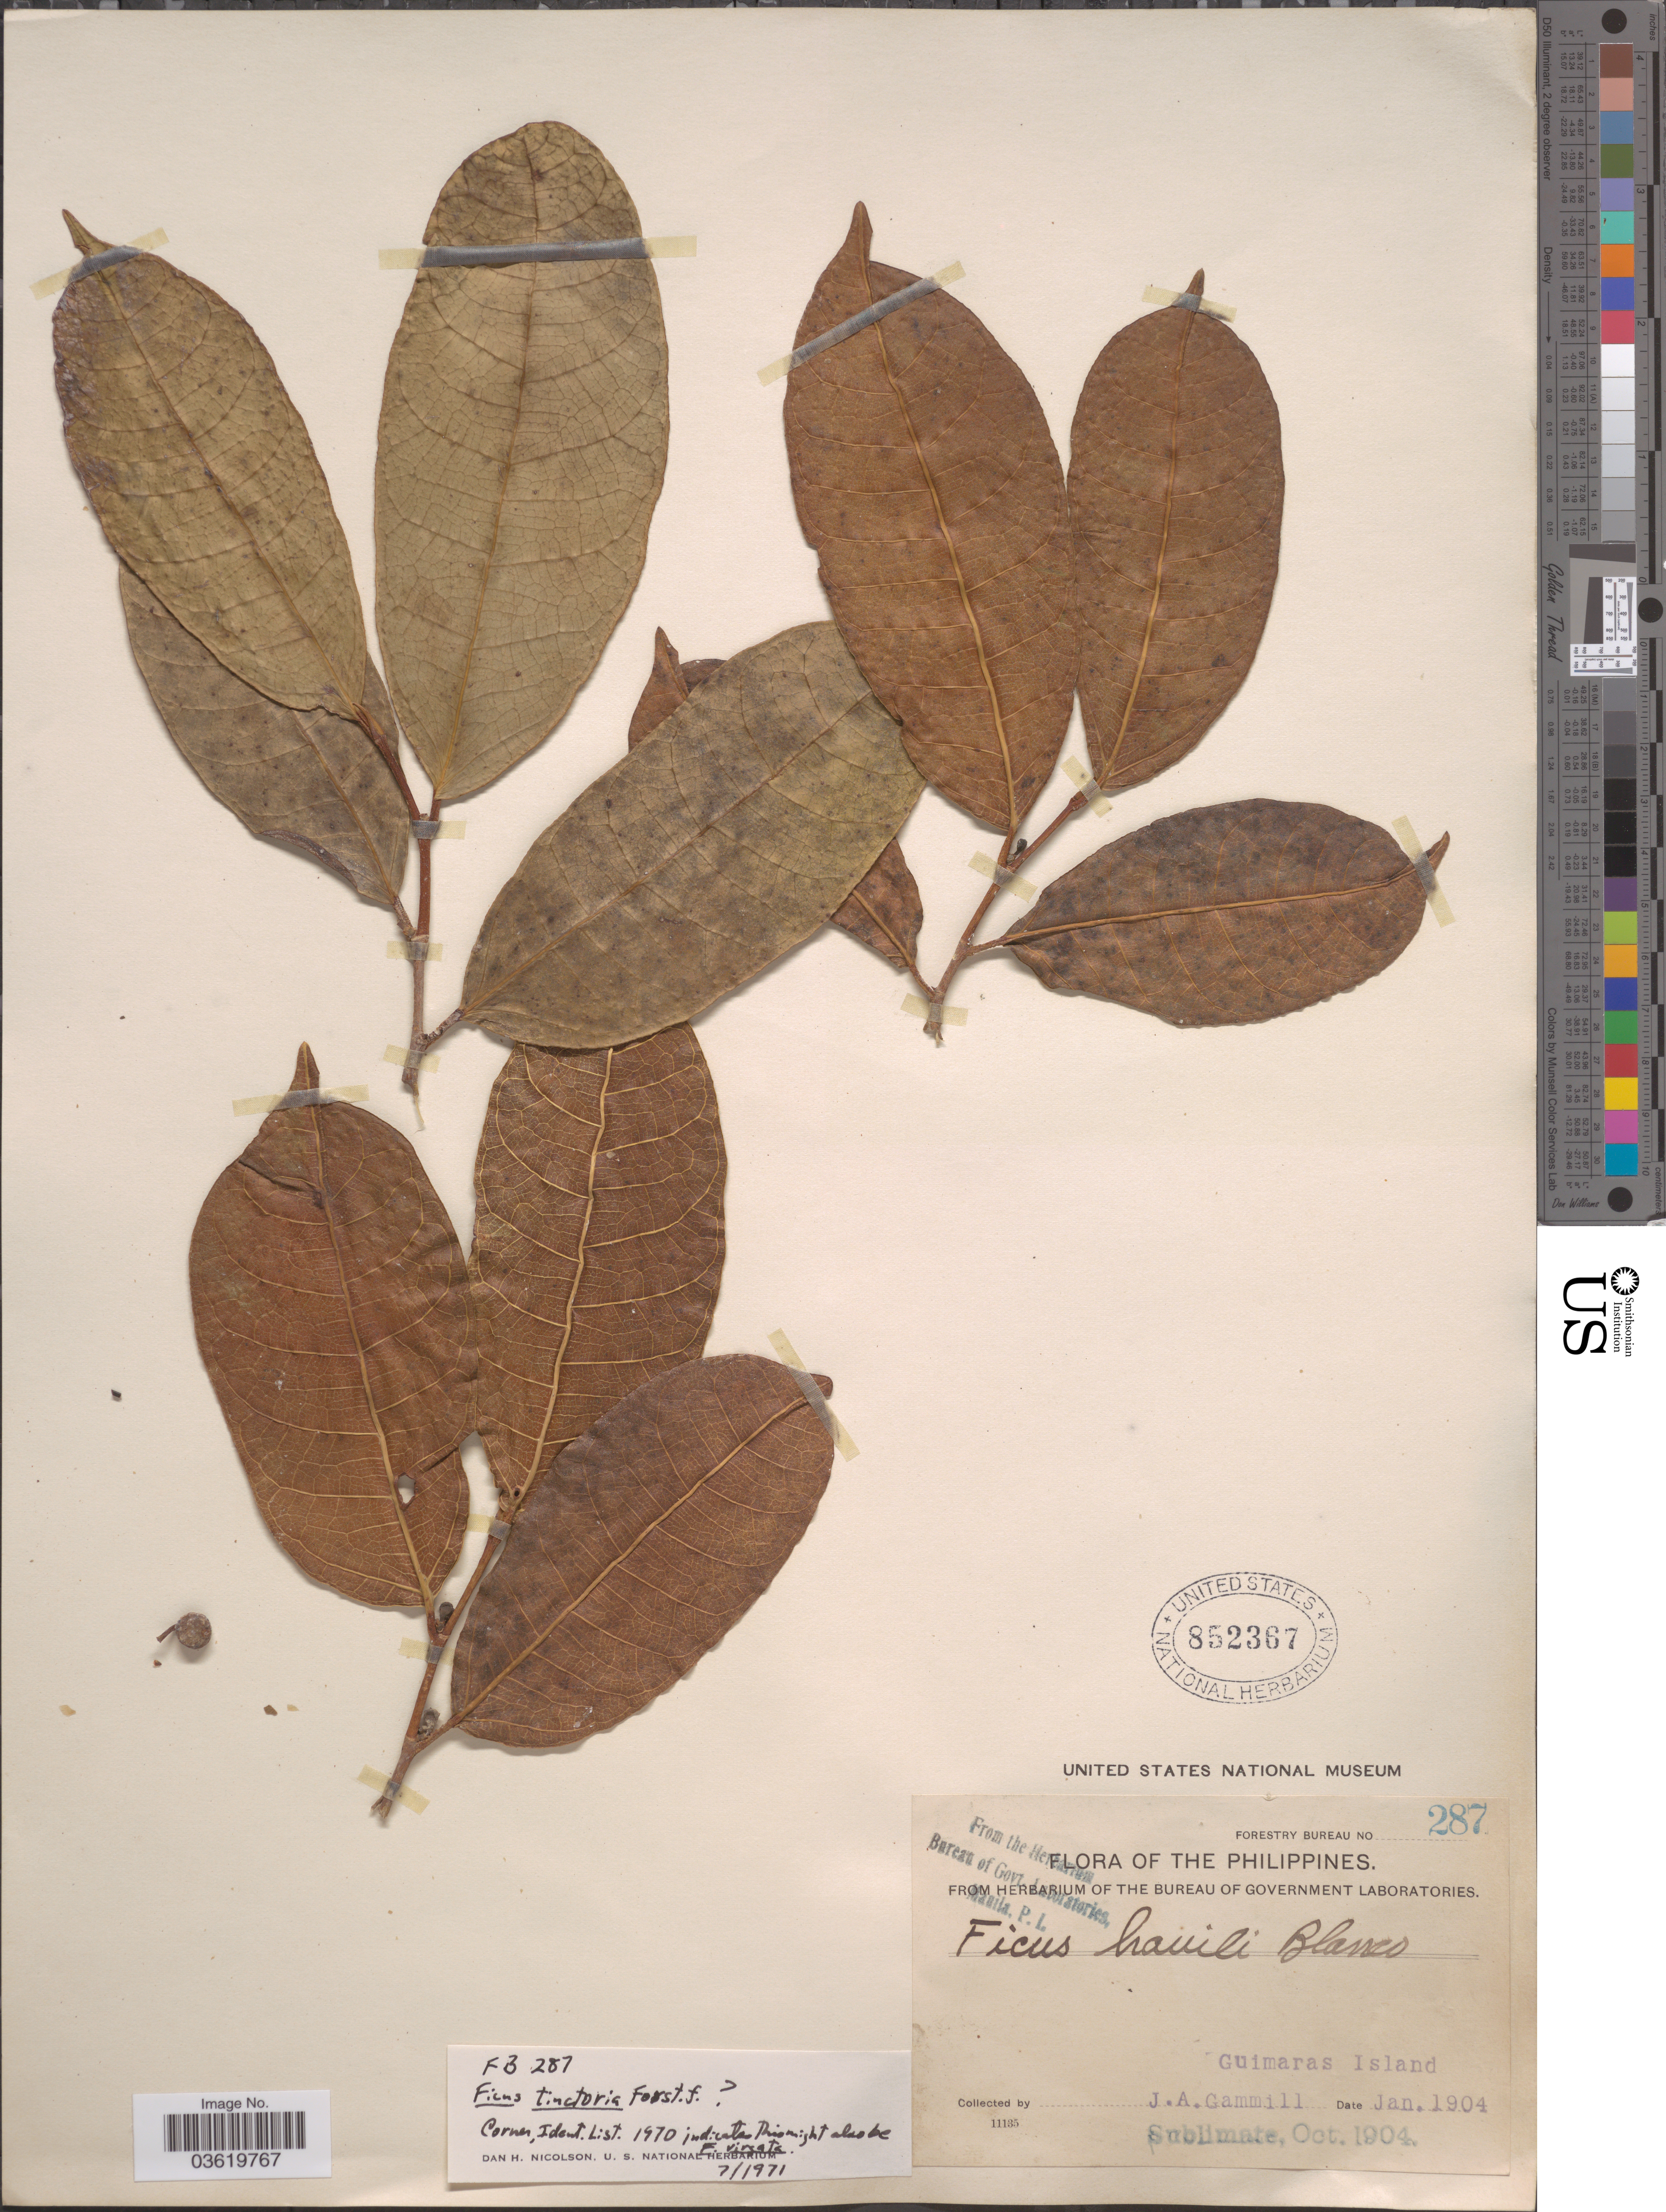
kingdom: Plantae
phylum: Tracheophyta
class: Magnoliopsida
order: Rosales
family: Moraceae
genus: Ficus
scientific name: Ficus tinctoria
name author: G. Forst.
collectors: J. Gammill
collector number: Forestry Bureau 287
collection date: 1904-01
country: Philippines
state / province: Western Visayas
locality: Guimaras Island.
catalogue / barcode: US 852367